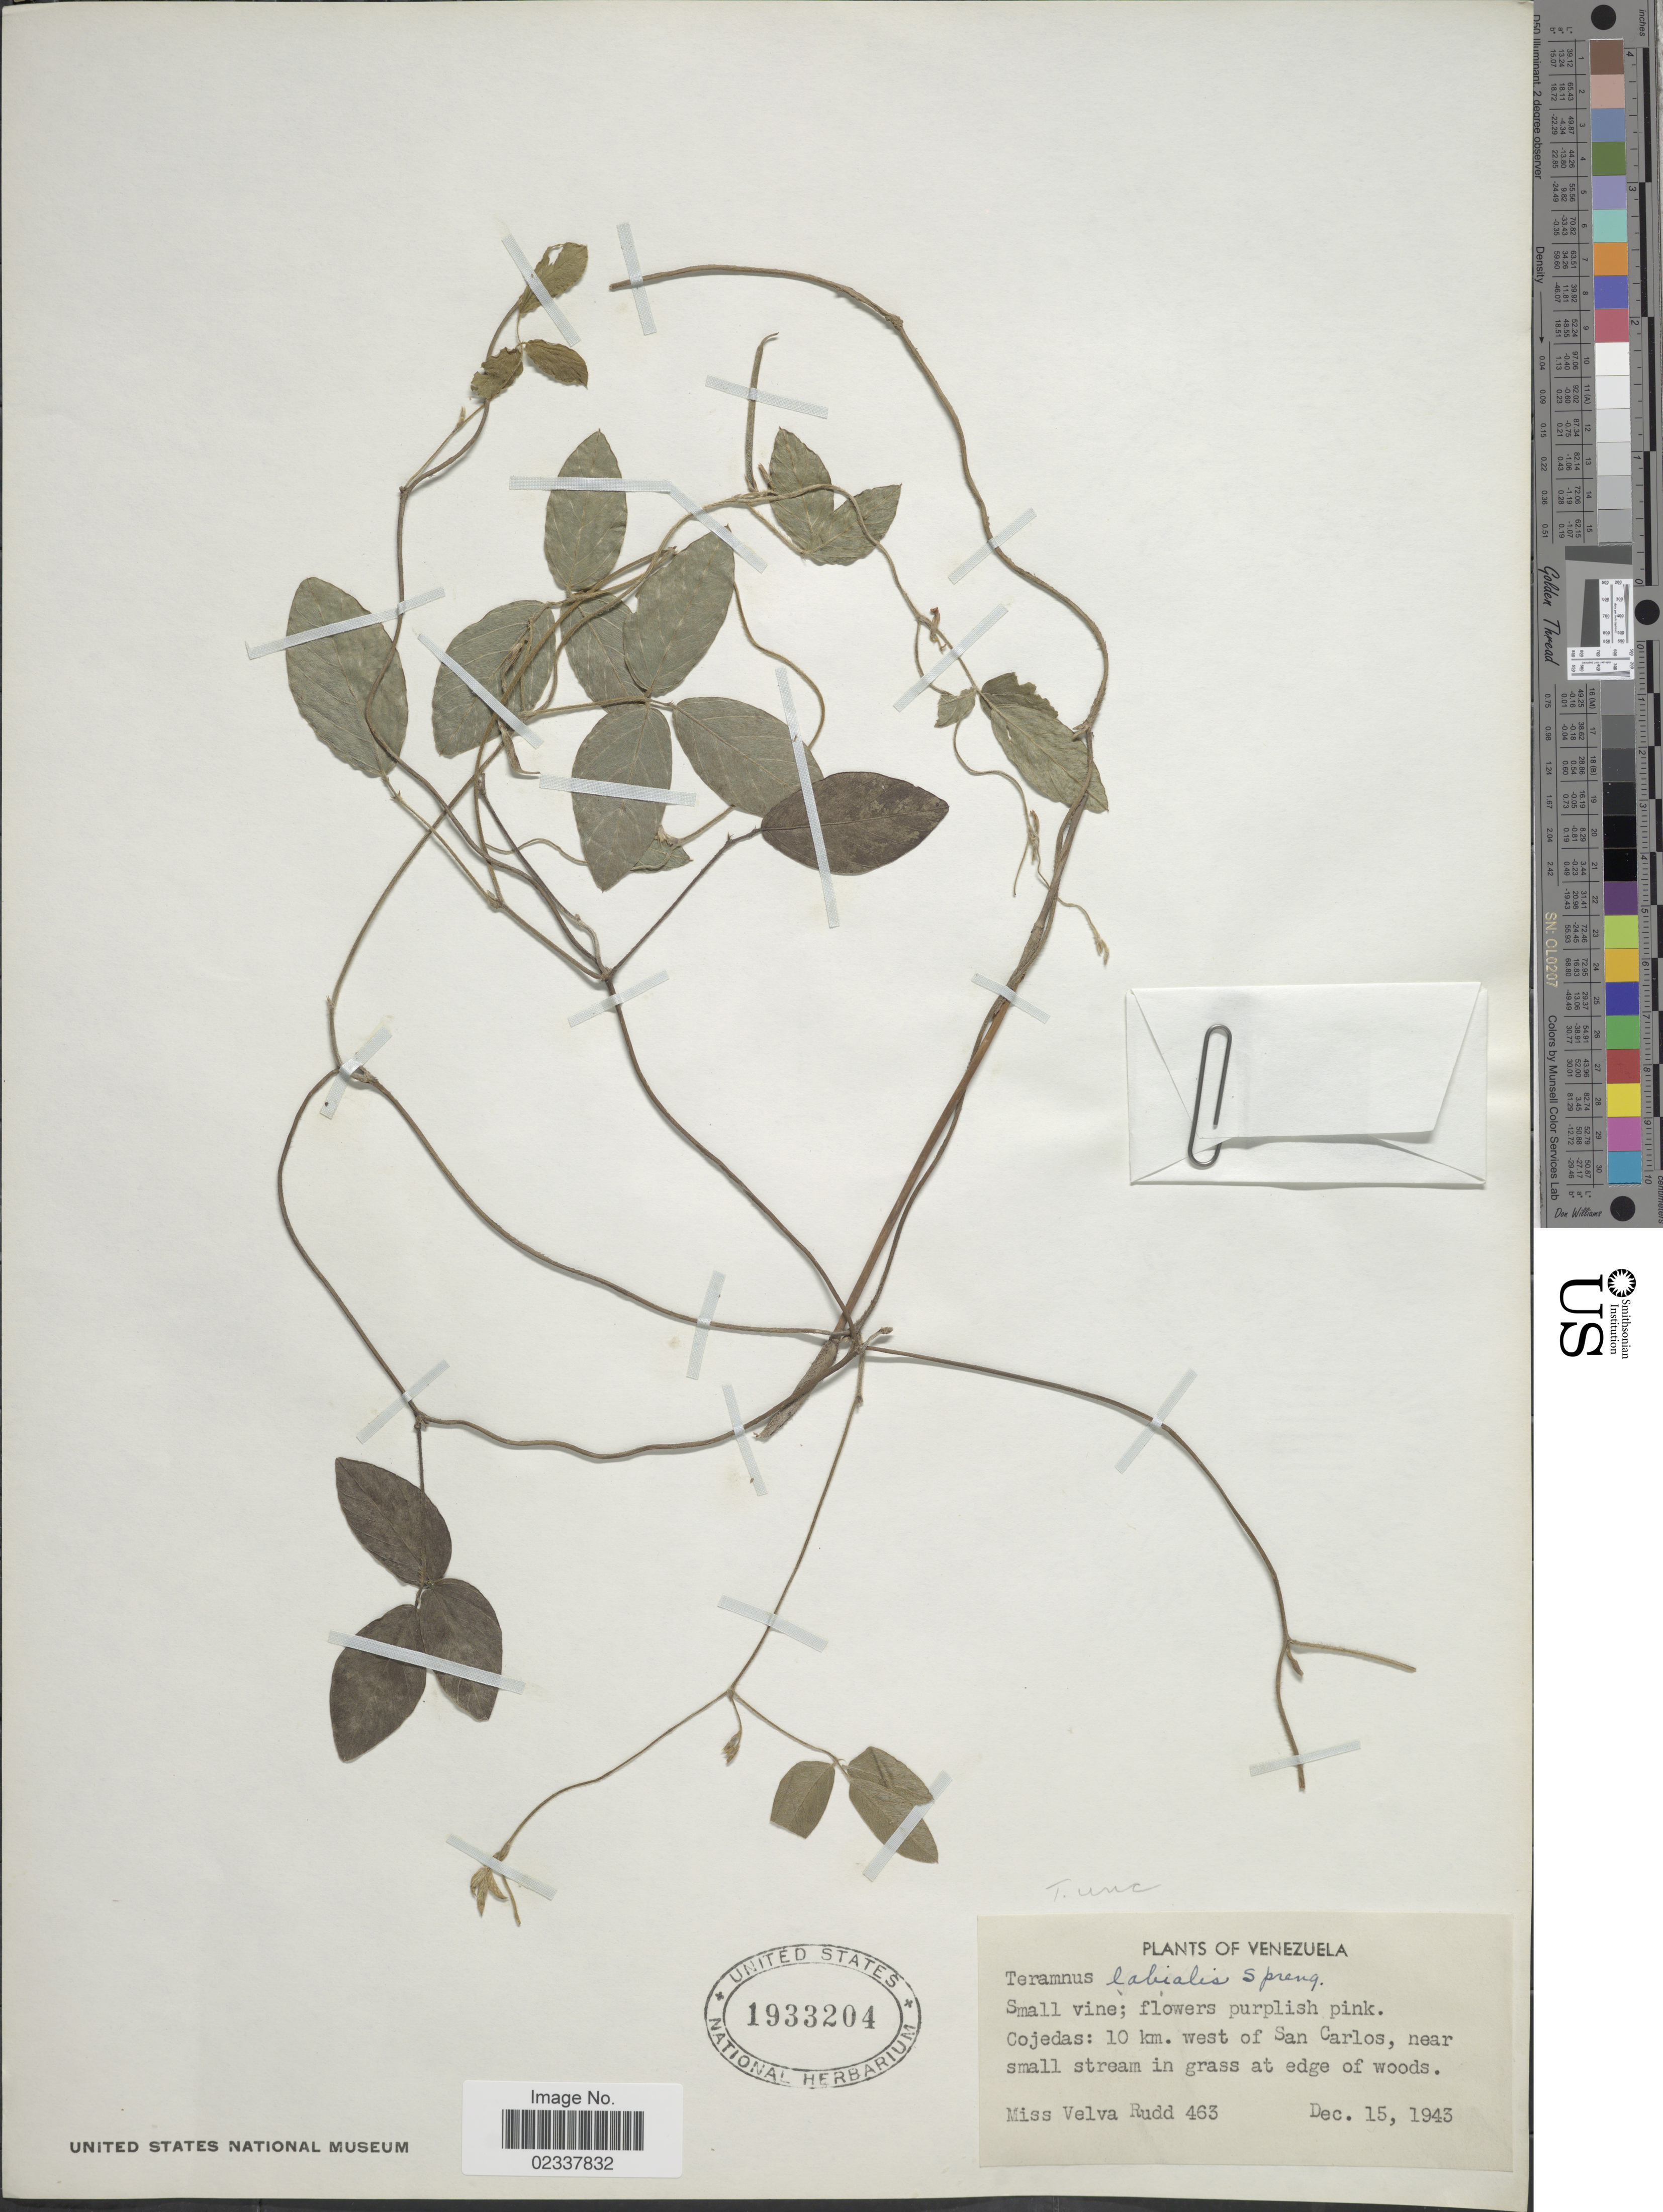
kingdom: Plantae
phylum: Tracheophyta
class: Magnoliopsida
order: Fabales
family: Fabaceae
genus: Teramnus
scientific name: Teramnus uncinatus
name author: (L.) Sw.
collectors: V. E. Rudd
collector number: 463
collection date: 1943-12-15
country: Venezuela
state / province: Cojedes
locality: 10 km west of San Carlos, near small stream in grass at edge of woods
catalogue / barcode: US 1933204